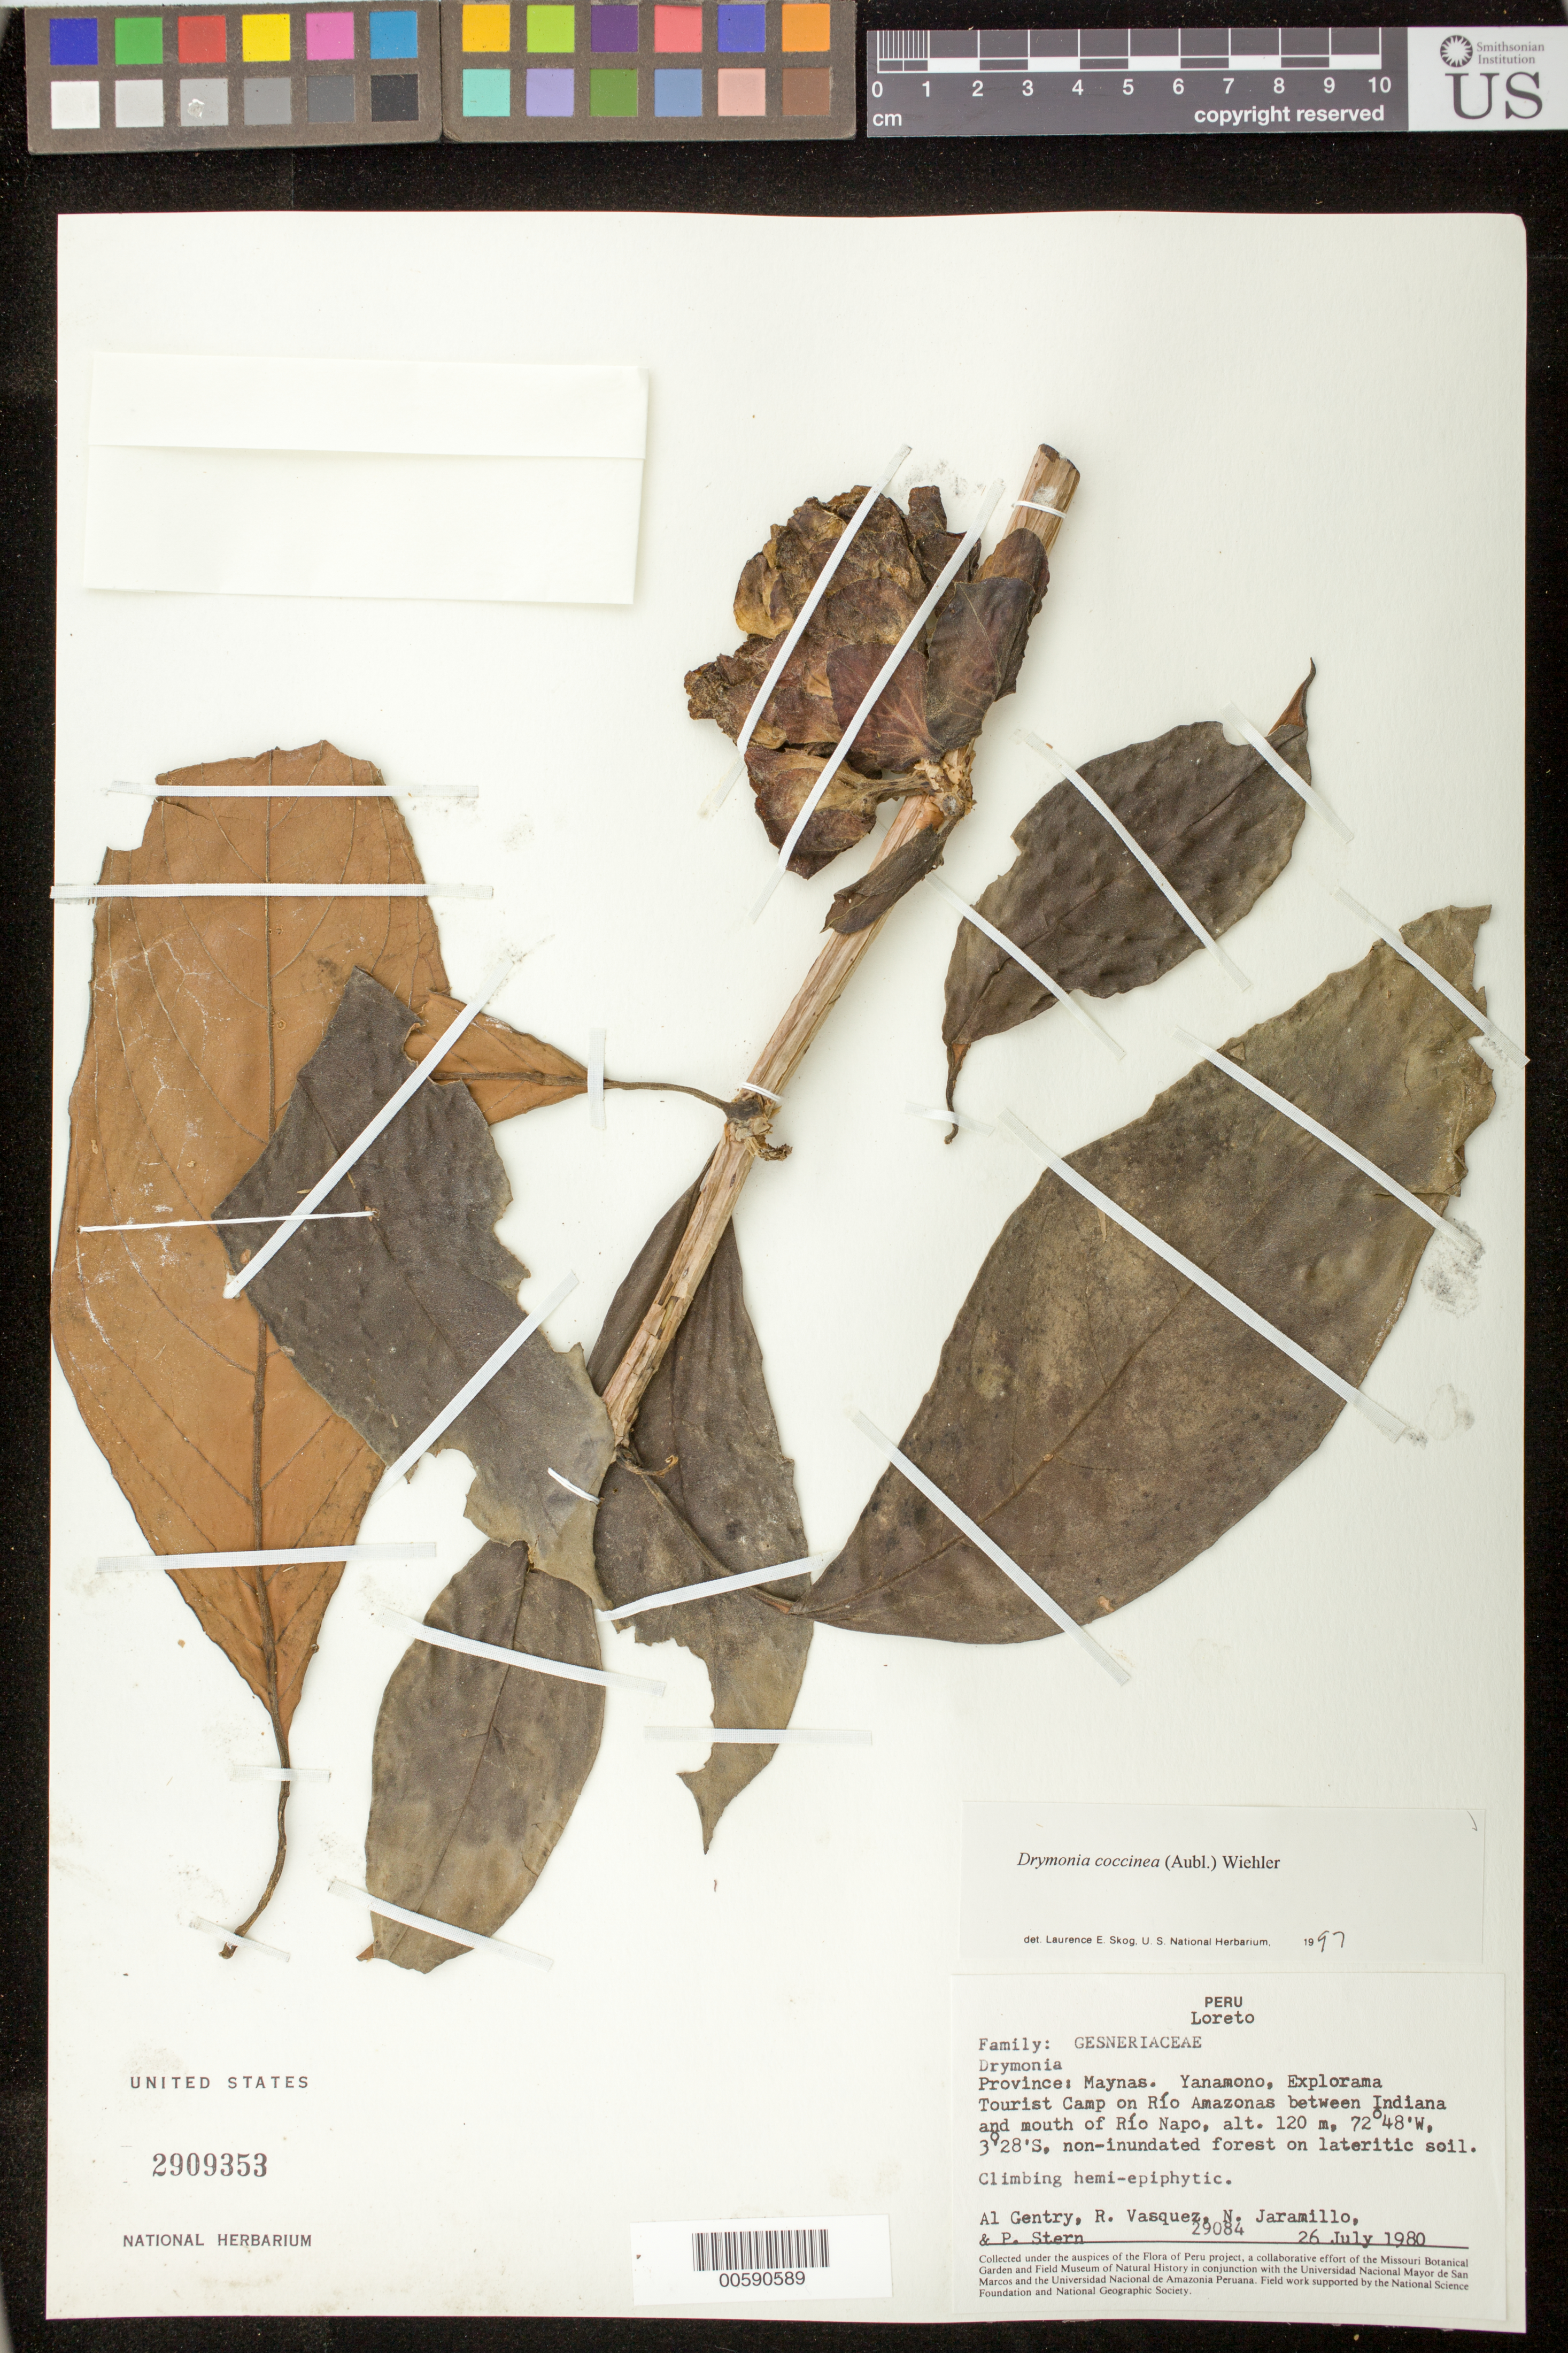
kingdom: Plantae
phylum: Tracheophyta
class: Magnoliopsida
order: Lamiales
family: Gesneriaceae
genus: Drymonia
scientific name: Drymonia coccinea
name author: (Aubl.) Wiehler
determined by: Skog, Laurence E.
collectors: A. H. Gentry, R. Vásquez, N. Jaramillo & P. Stern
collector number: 29084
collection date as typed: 26 Jul 1980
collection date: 1980-07-26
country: Peru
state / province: Loreto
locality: Prov. Maynas; Yanamono, Explorama Tourist Camp on Río Amazonas between Indiana and mouth of Río Napo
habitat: Non-inundated forest on lateritic soil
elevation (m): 120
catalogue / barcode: US 2909353